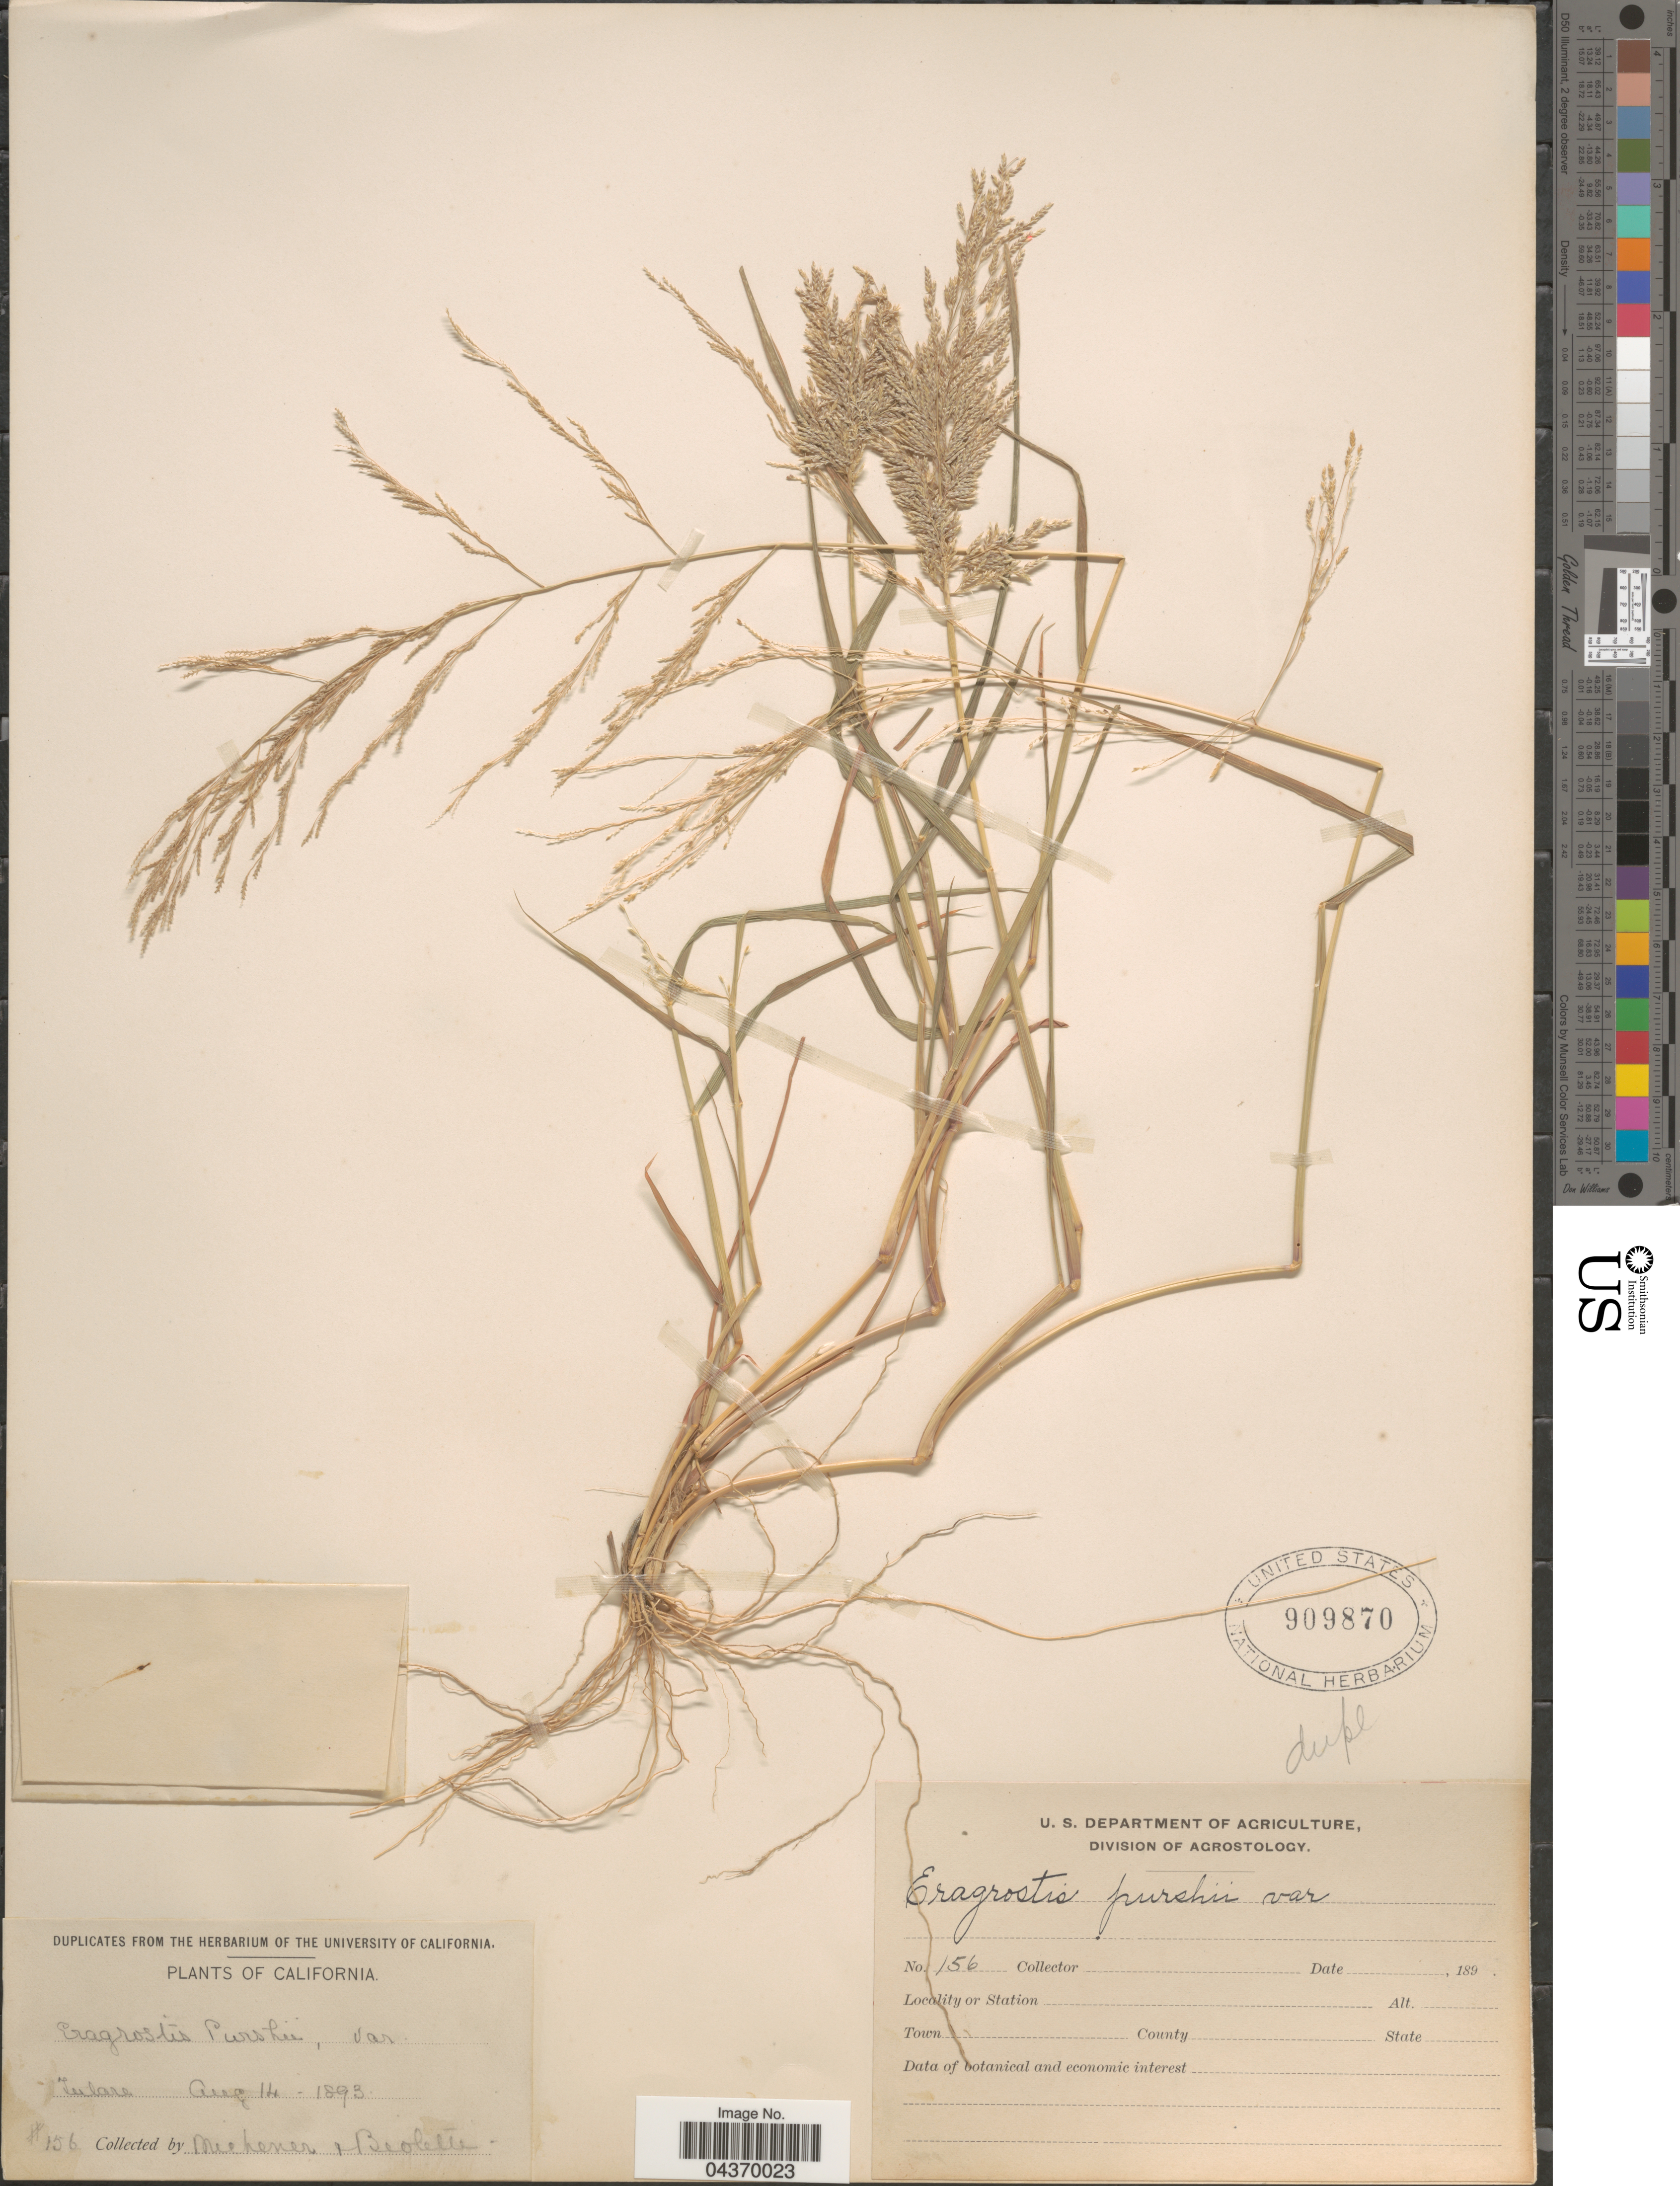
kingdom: Plantae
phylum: Tracheophyta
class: Liliopsida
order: Poales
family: Poaceae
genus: Eragrostis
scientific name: Eragrostis pectinacea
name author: (Michx.) Nees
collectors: -. Michener & -- Bioletti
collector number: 156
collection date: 1893-08-14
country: United States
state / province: California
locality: Tulare.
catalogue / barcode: US 909870